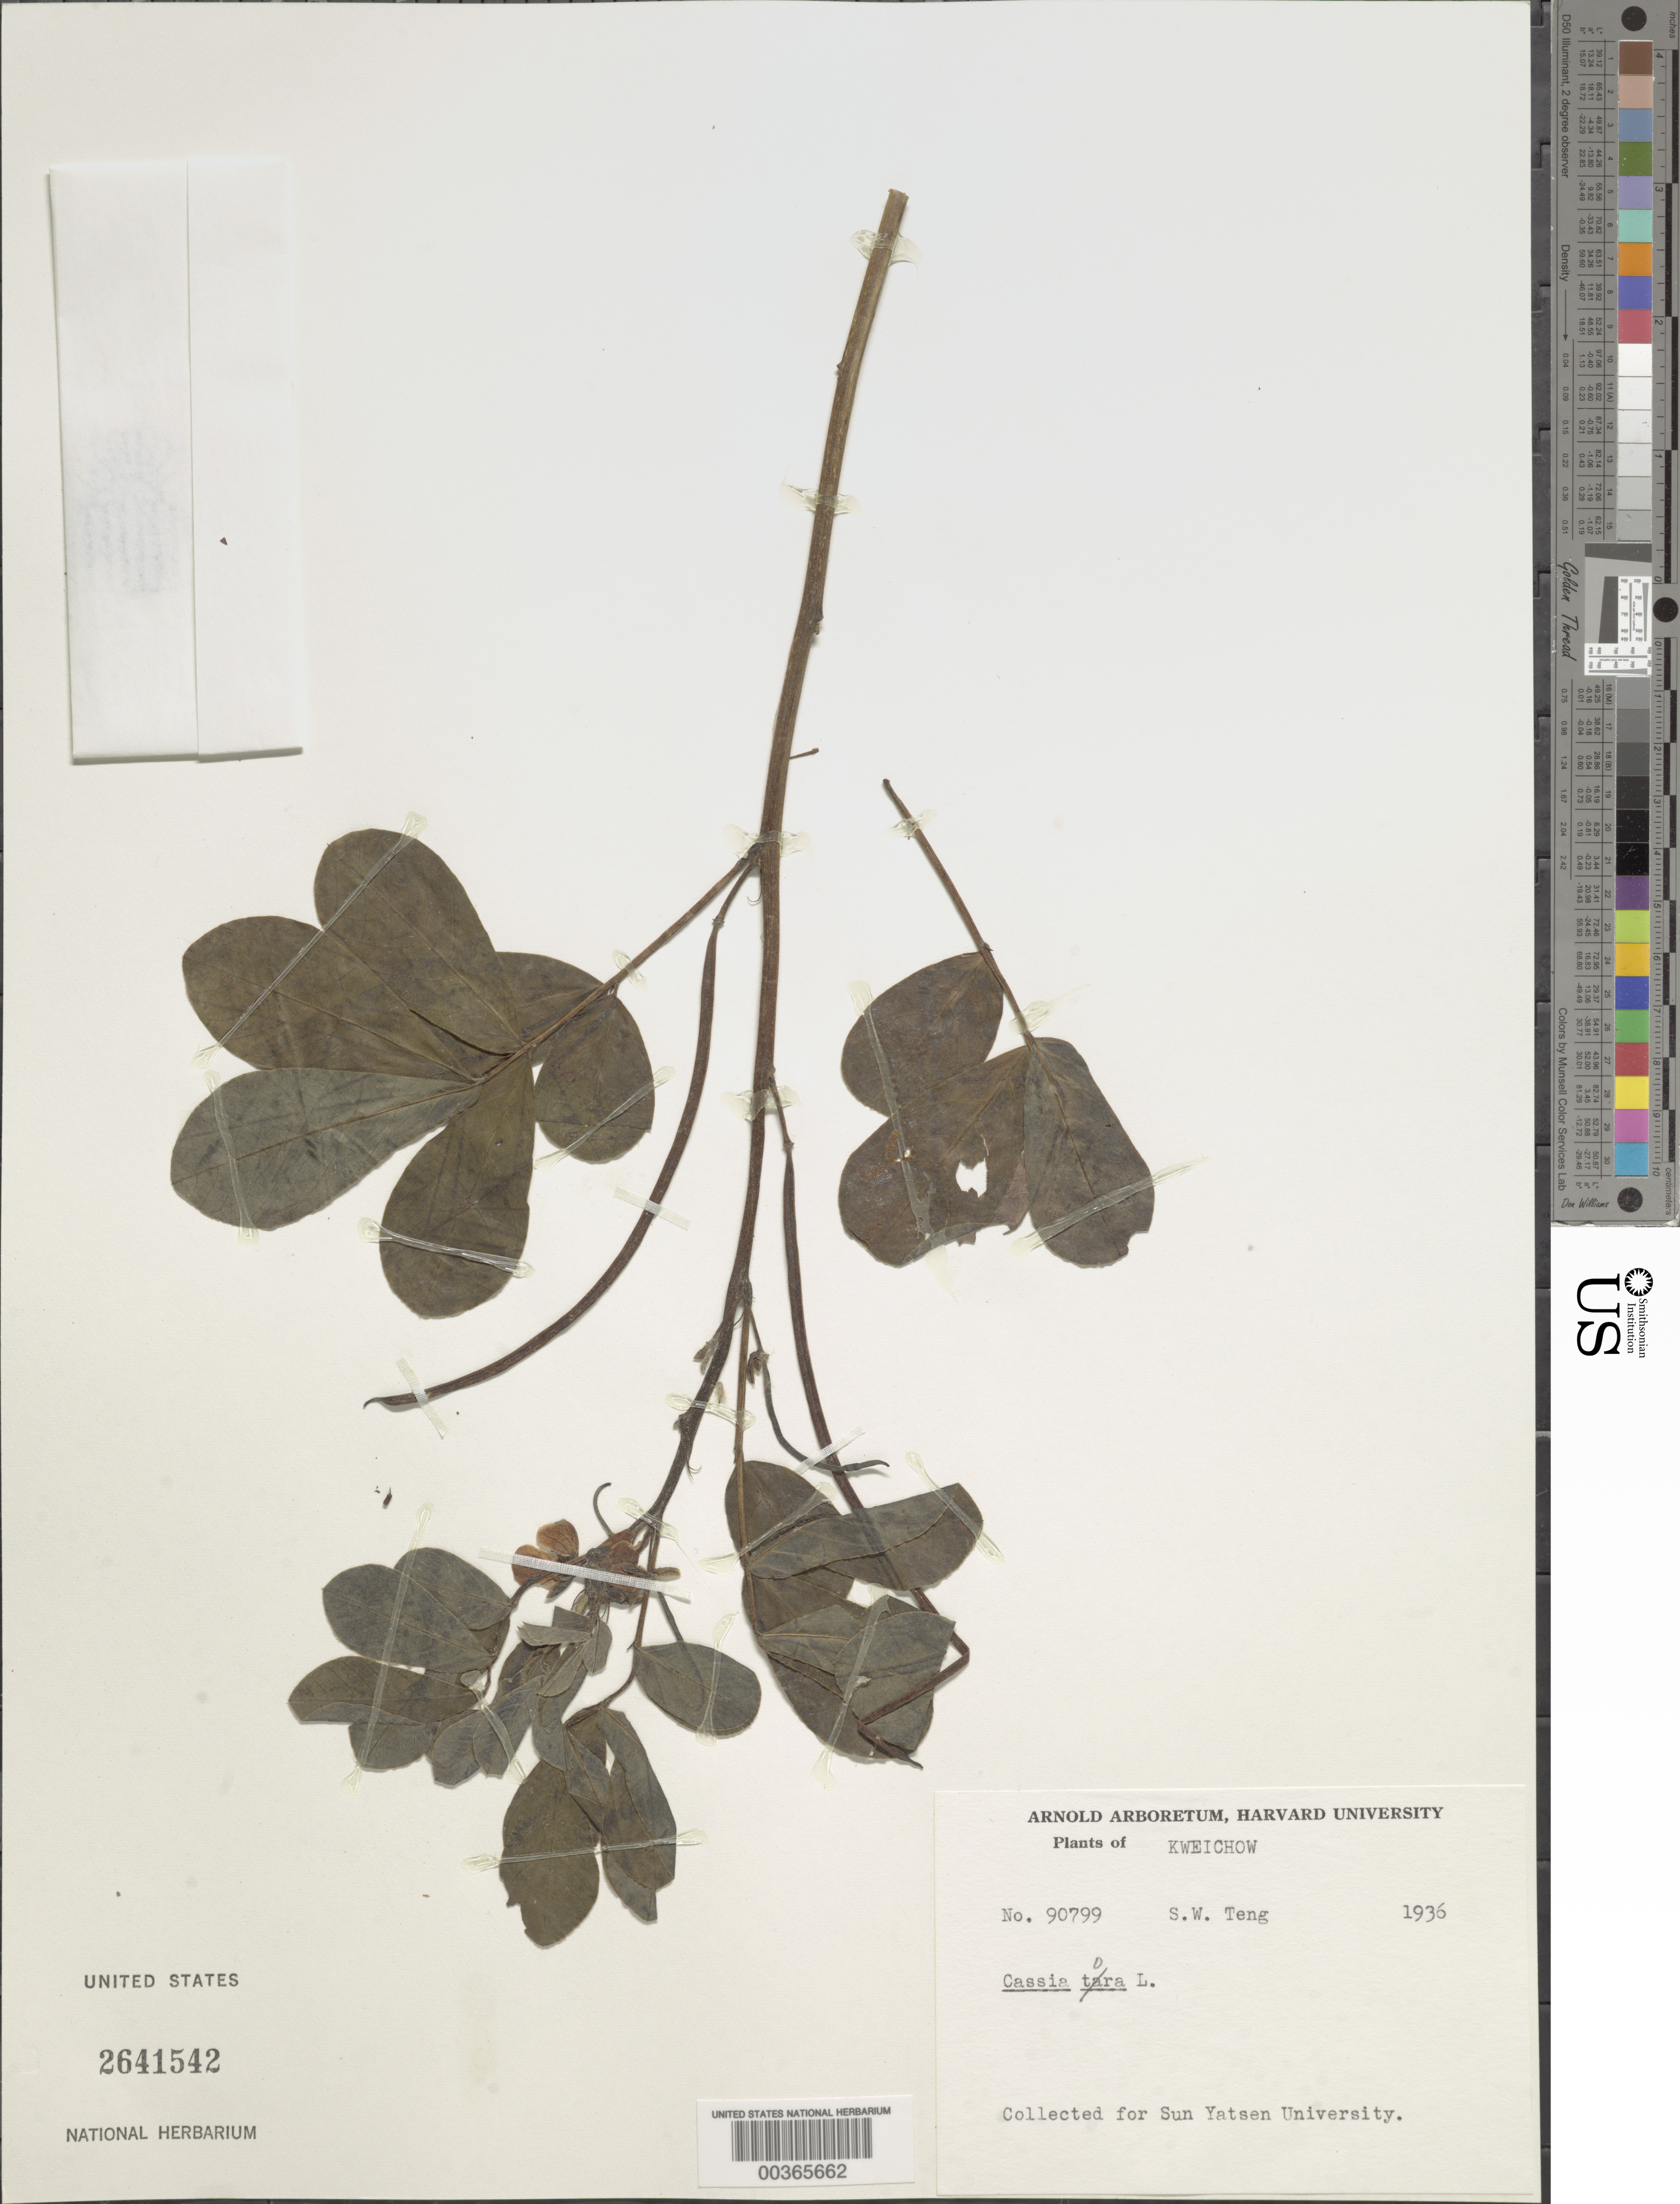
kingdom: Plantae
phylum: Tracheophyta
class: Magnoliopsida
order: Fabales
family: Fabaceae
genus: Senna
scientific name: Senna obtusifolia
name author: (L.) H.S. Irwin & Barneby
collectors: S. Teng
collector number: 90799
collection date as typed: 1936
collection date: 1936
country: China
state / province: Guizhou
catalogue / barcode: US 2641542